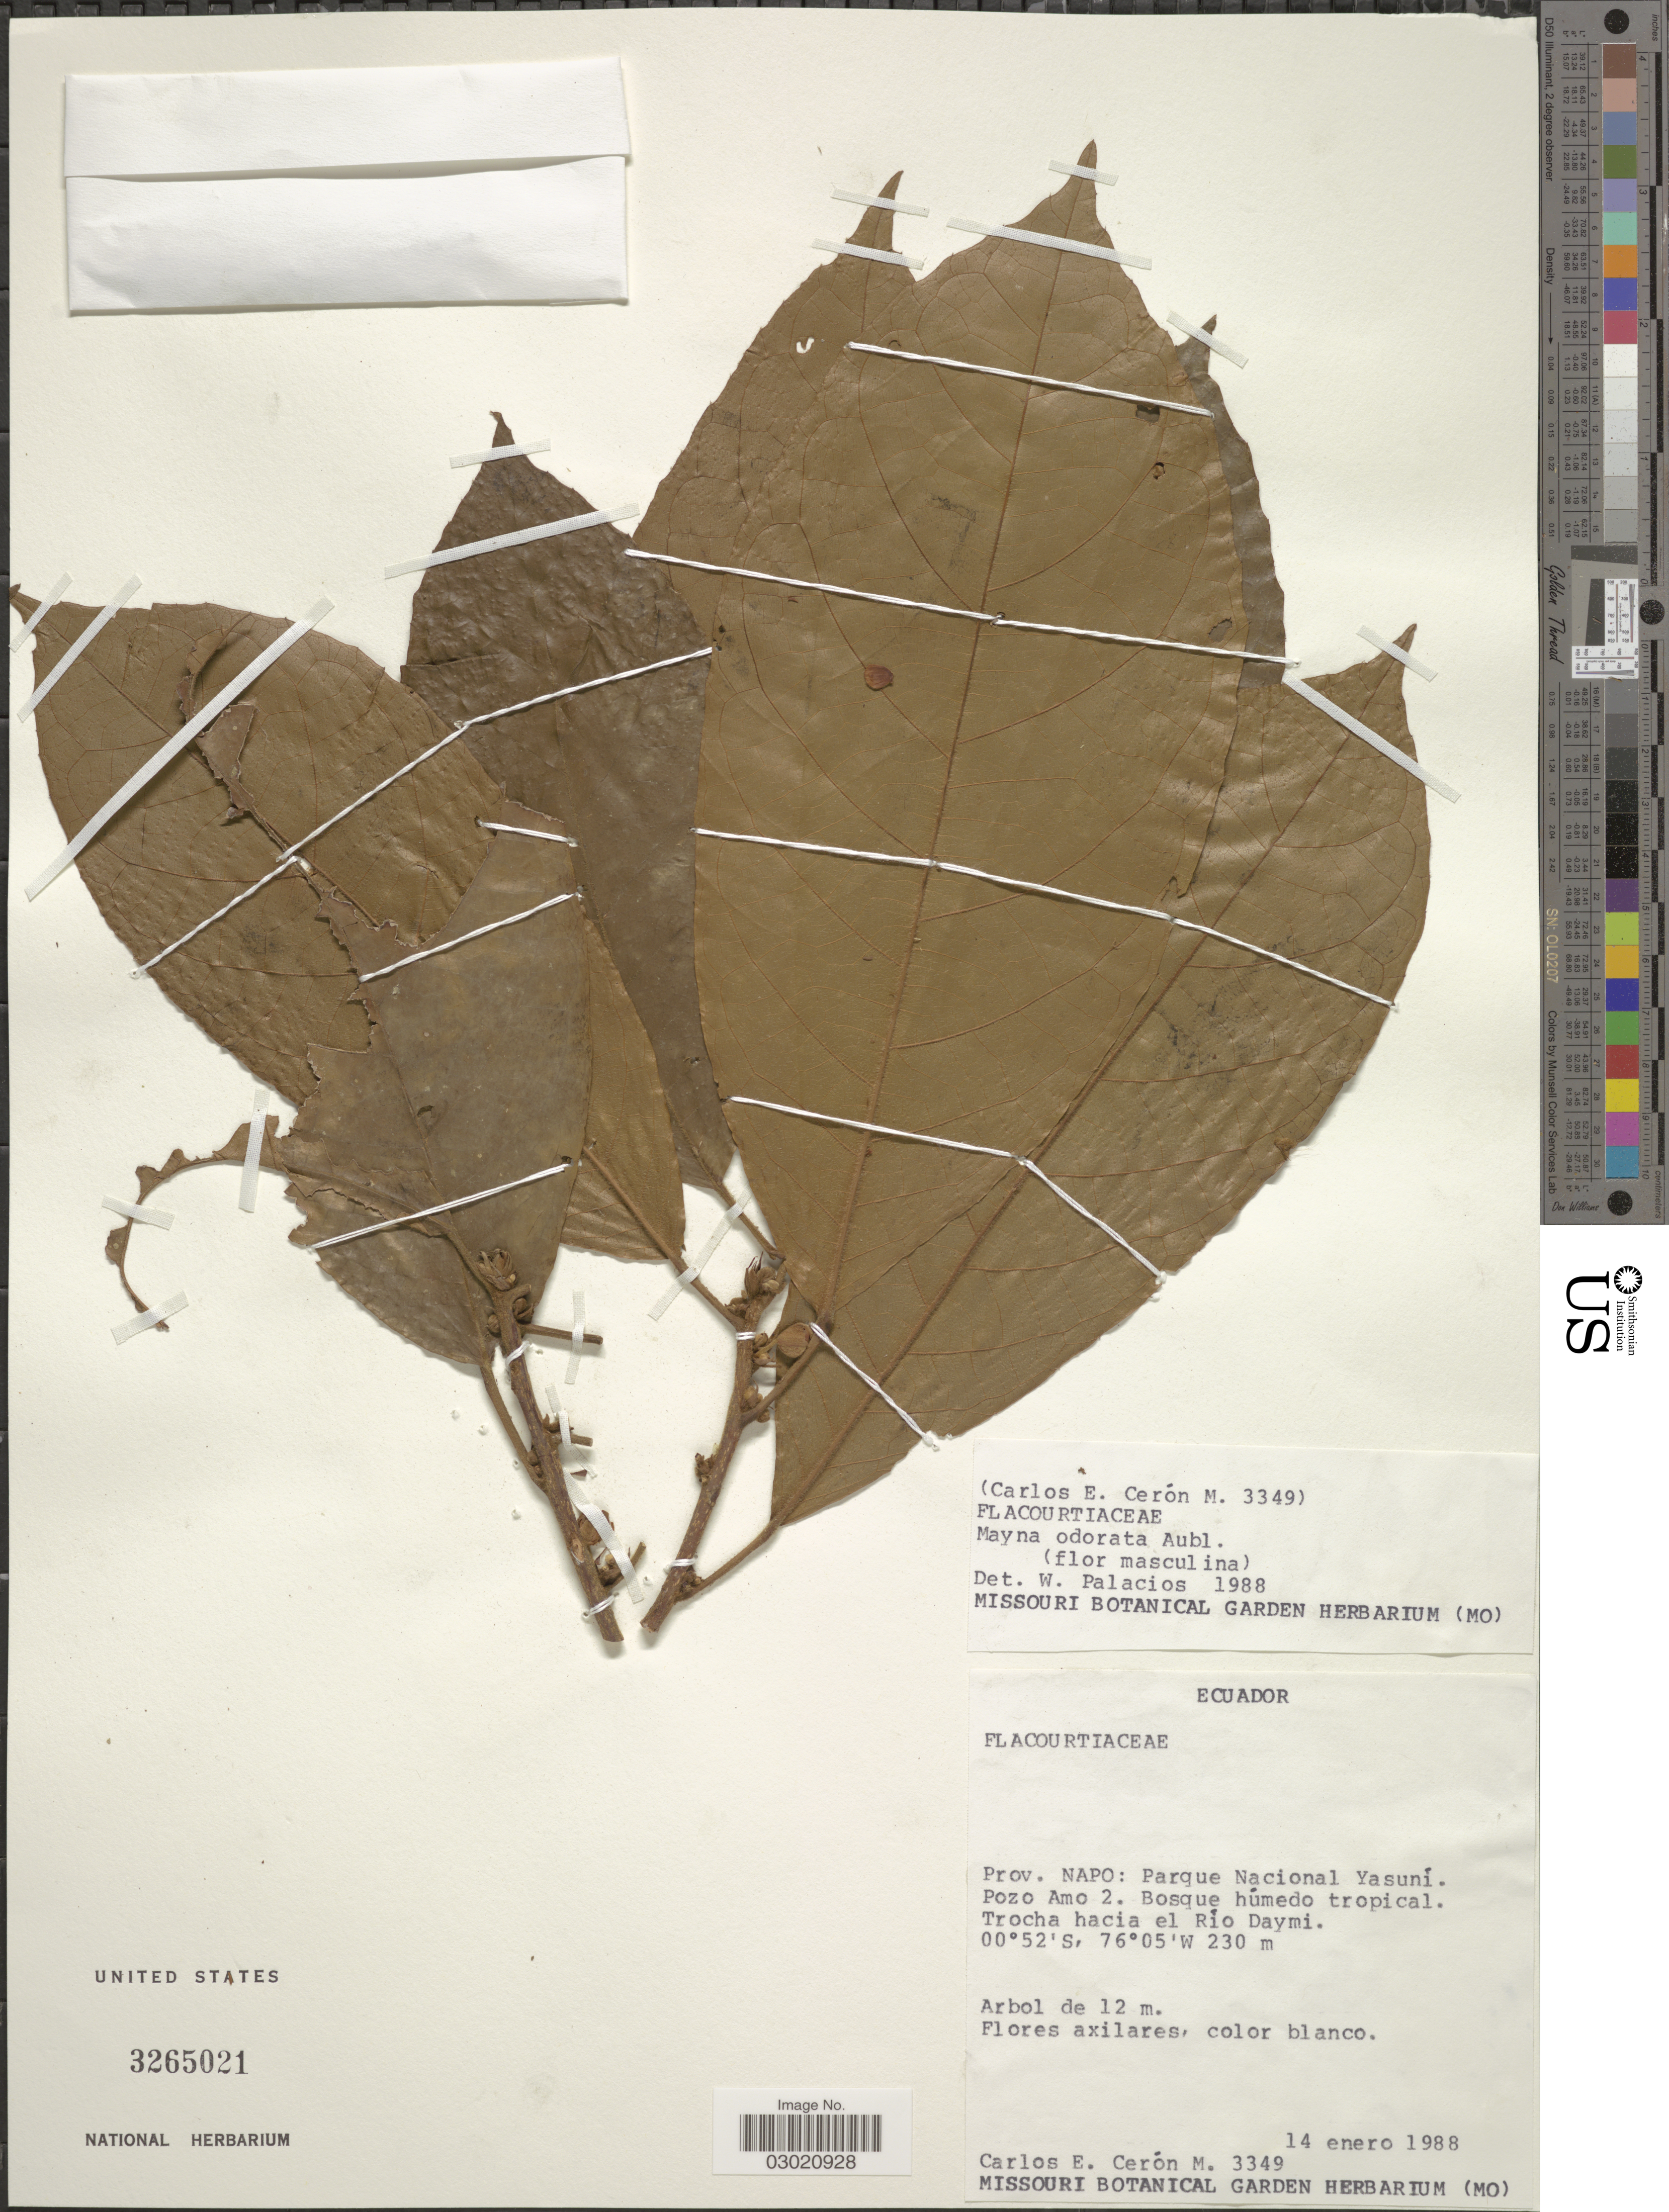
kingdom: Plantae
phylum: Tracheophyta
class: Magnoliopsida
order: Malpighiales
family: Achariaceae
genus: Mayna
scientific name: Mayna odorata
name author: Aubl.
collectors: C. E. Cerón M.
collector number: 3349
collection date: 1988-01-14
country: Ecuador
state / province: Napo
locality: Parque Nacional Yasuní. Pozo Amo 2. Trocha hacia el Río Daymi.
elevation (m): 230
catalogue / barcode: US 3265021